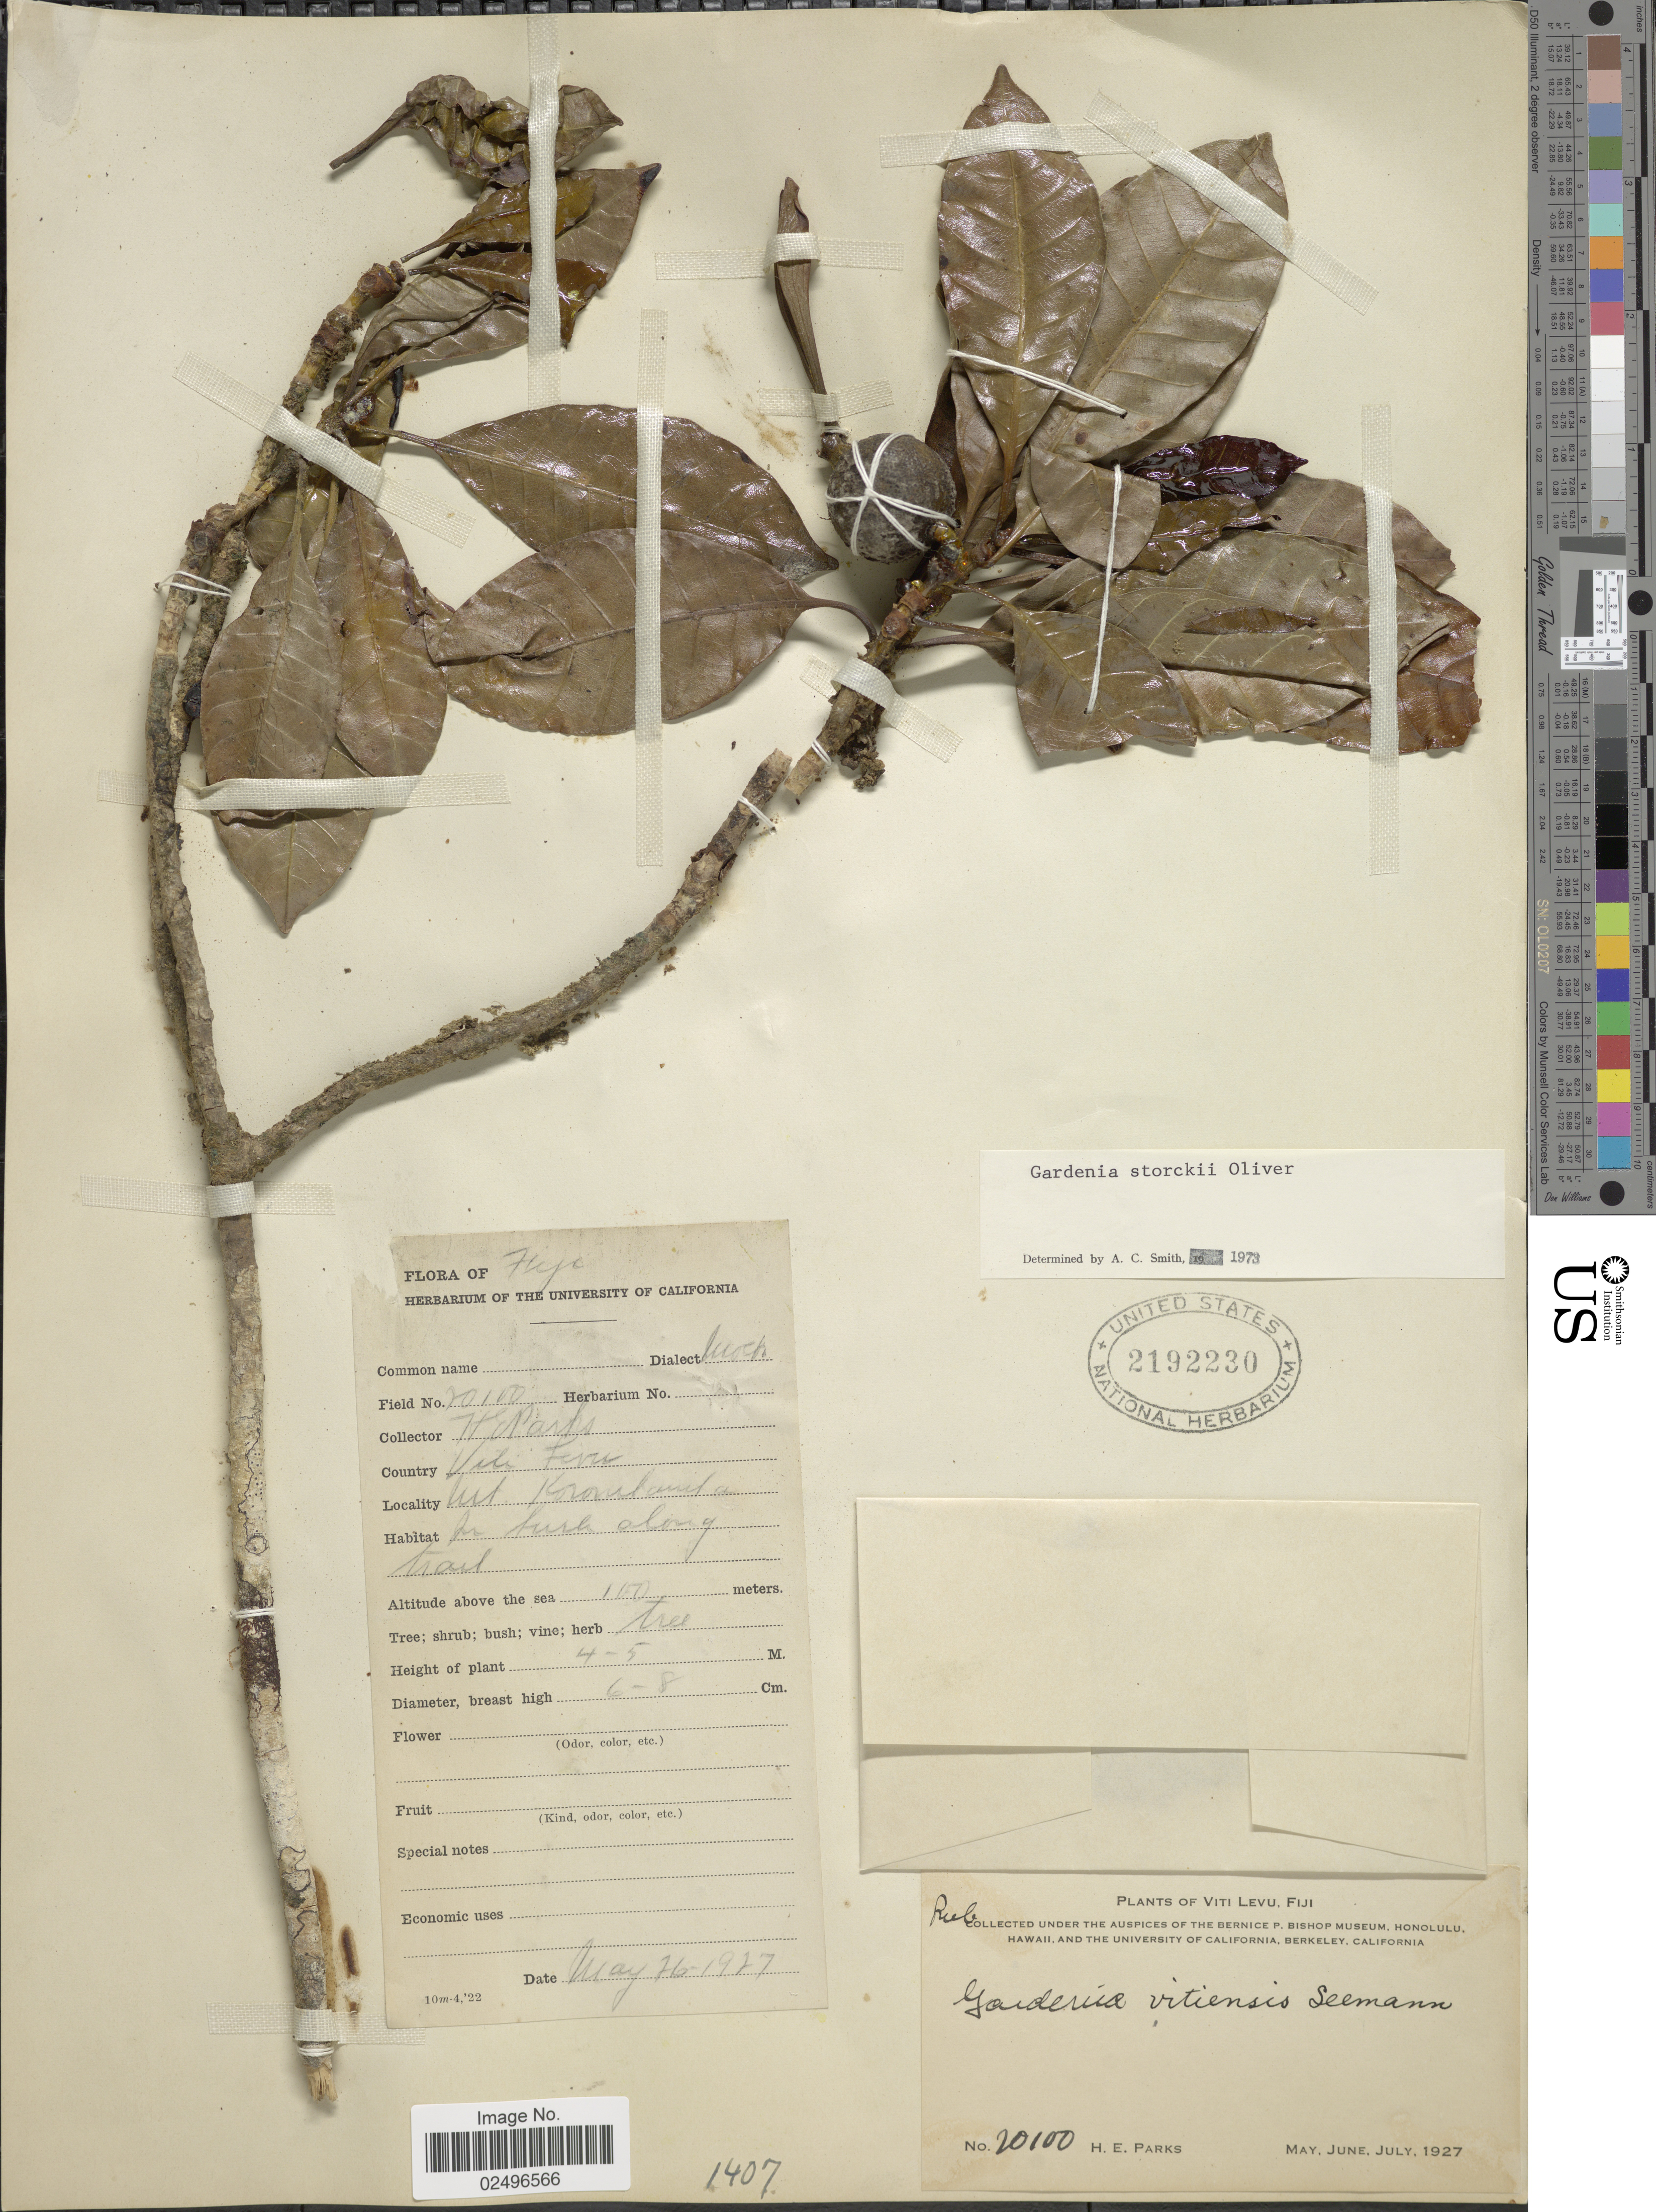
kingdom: Plantae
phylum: Tracheophyta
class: Magnoliopsida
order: Gentianales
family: Rubiaceae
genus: Gardenia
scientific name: Gardenia storckii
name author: Oliv.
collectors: H. E. Parks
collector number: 20100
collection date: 1927-05/1927-07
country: Fiji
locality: Viti Levu, Fiji, Mt. Koromland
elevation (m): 100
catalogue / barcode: US 2192230